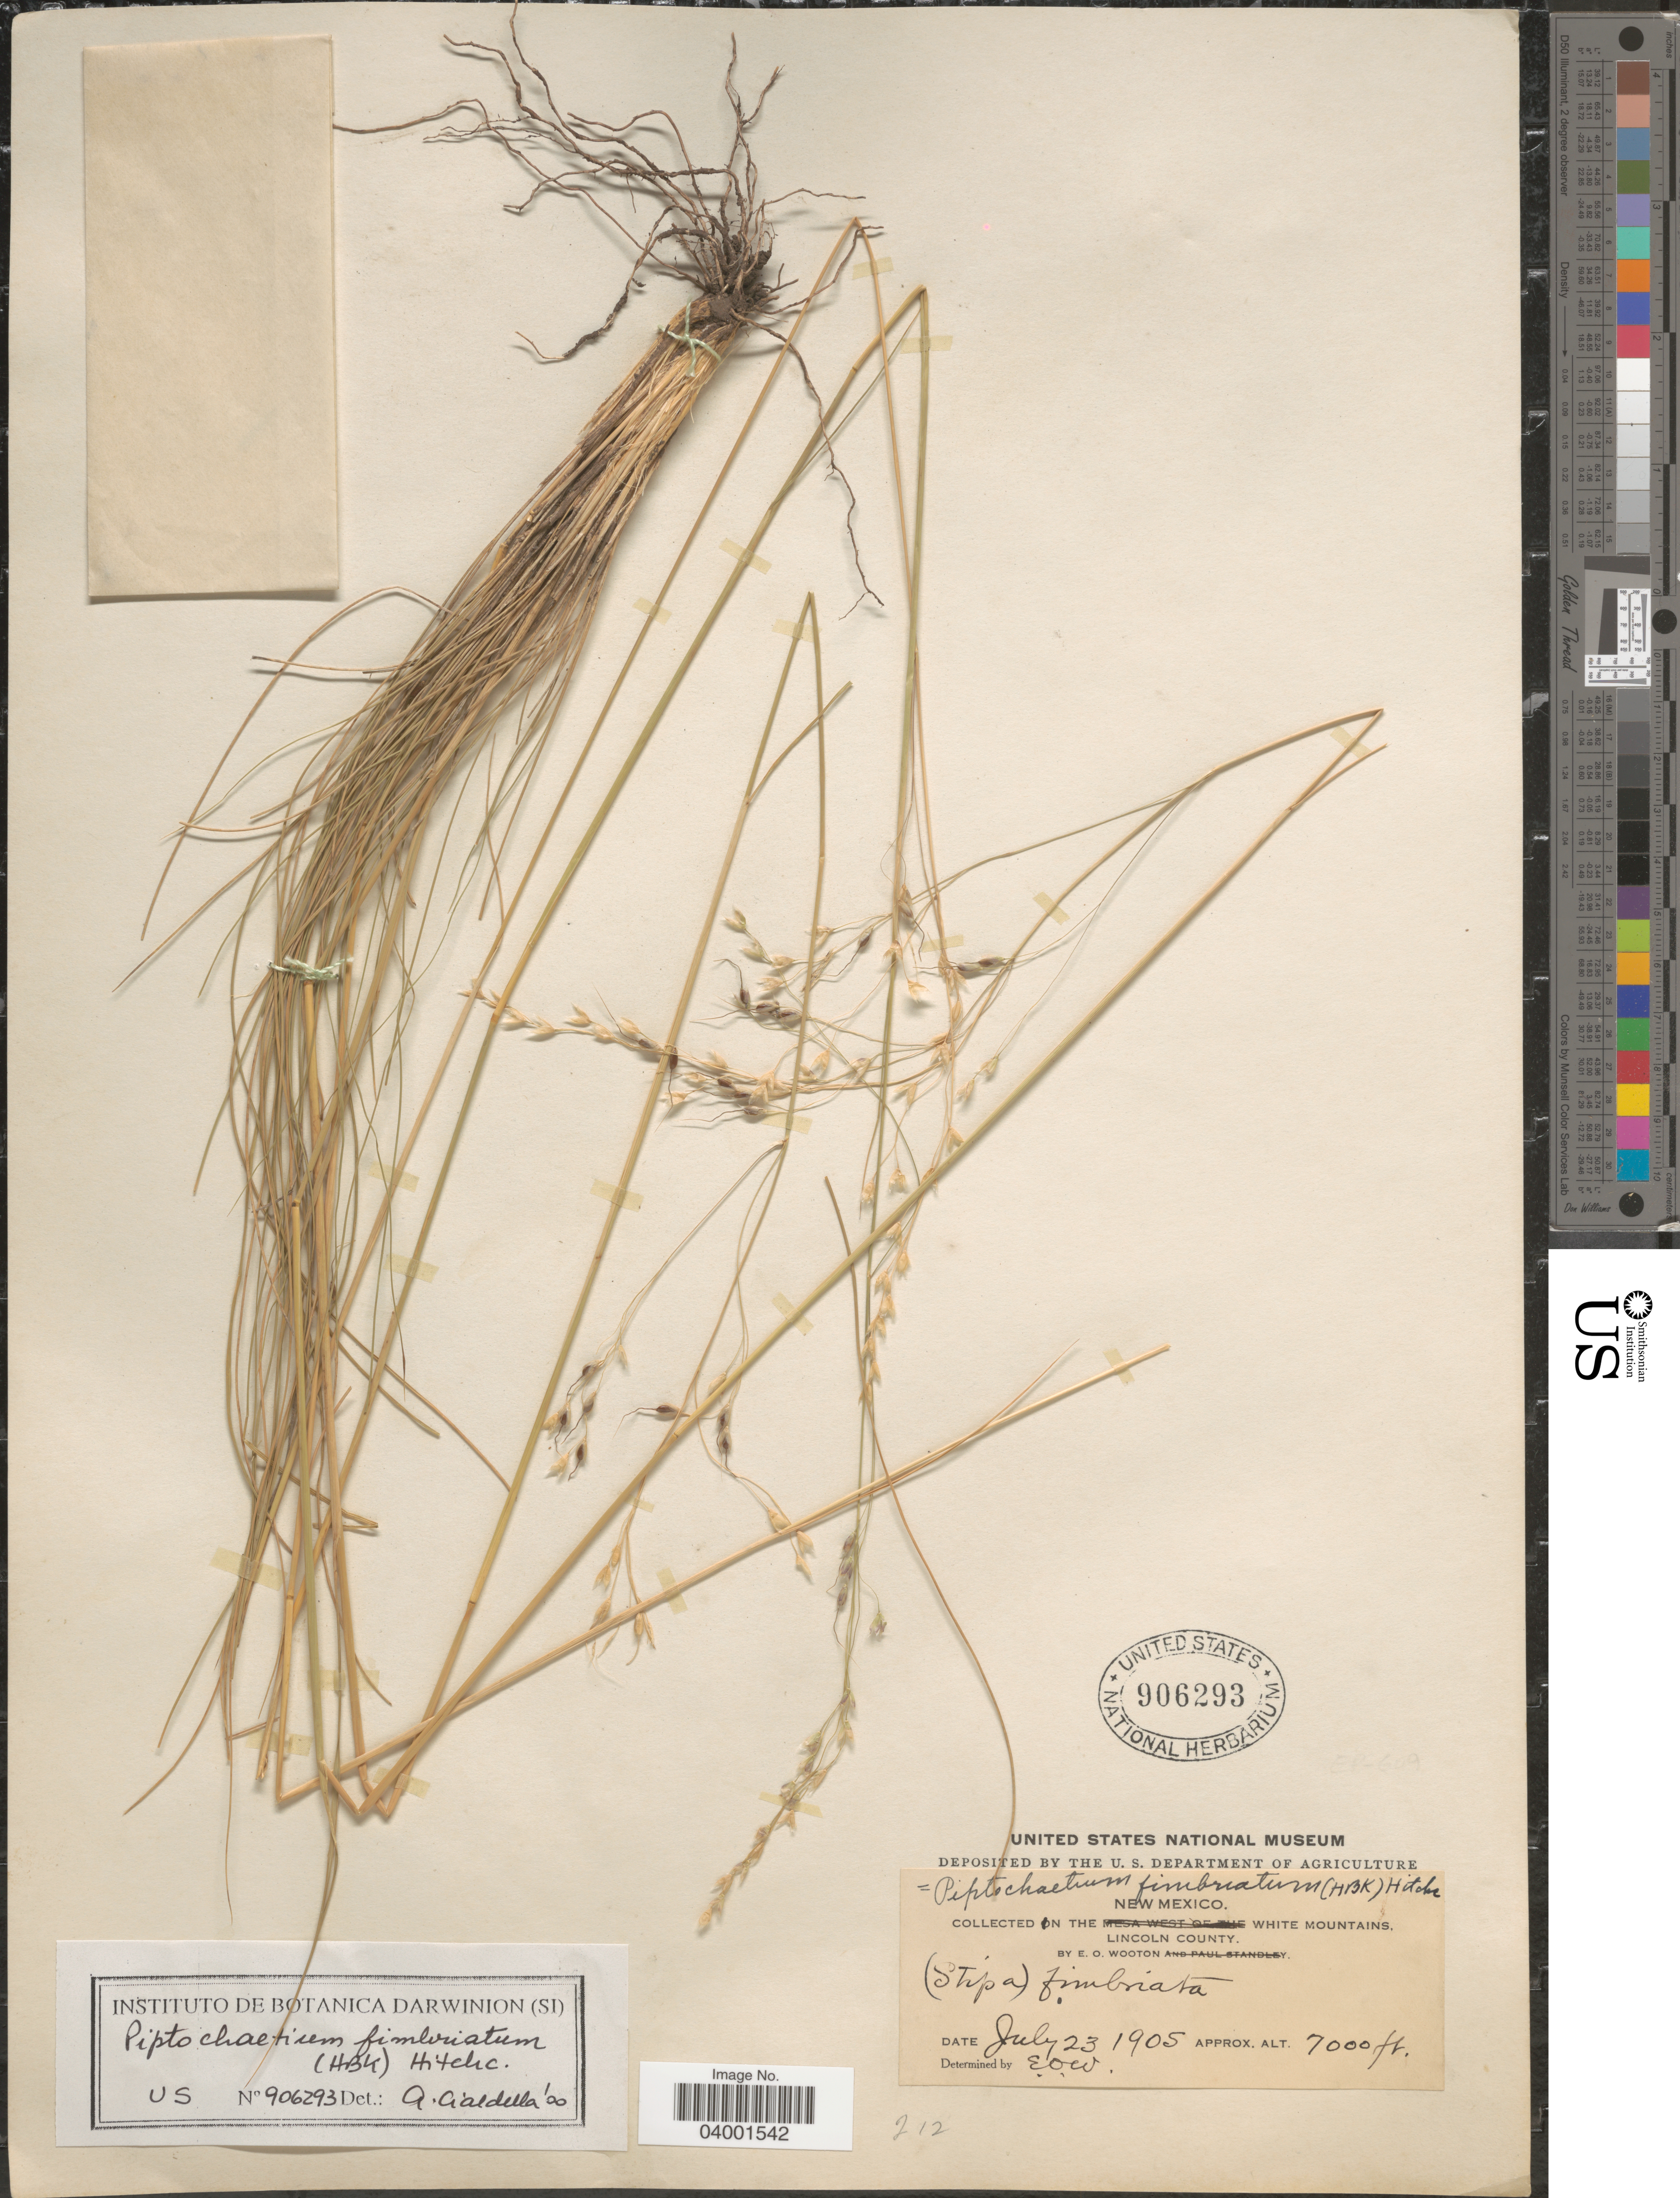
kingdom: Plantae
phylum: Tracheophyta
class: Liliopsida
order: Poales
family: Poaceae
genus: Piptochaetium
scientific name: Piptochaetium fimbriatum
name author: (Kunth) Hitchc.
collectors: E. O. Wooton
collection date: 1905-07-23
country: United States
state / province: New Mexico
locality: In the White Mountains. Lincoln County.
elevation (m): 2134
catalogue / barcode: US 906293